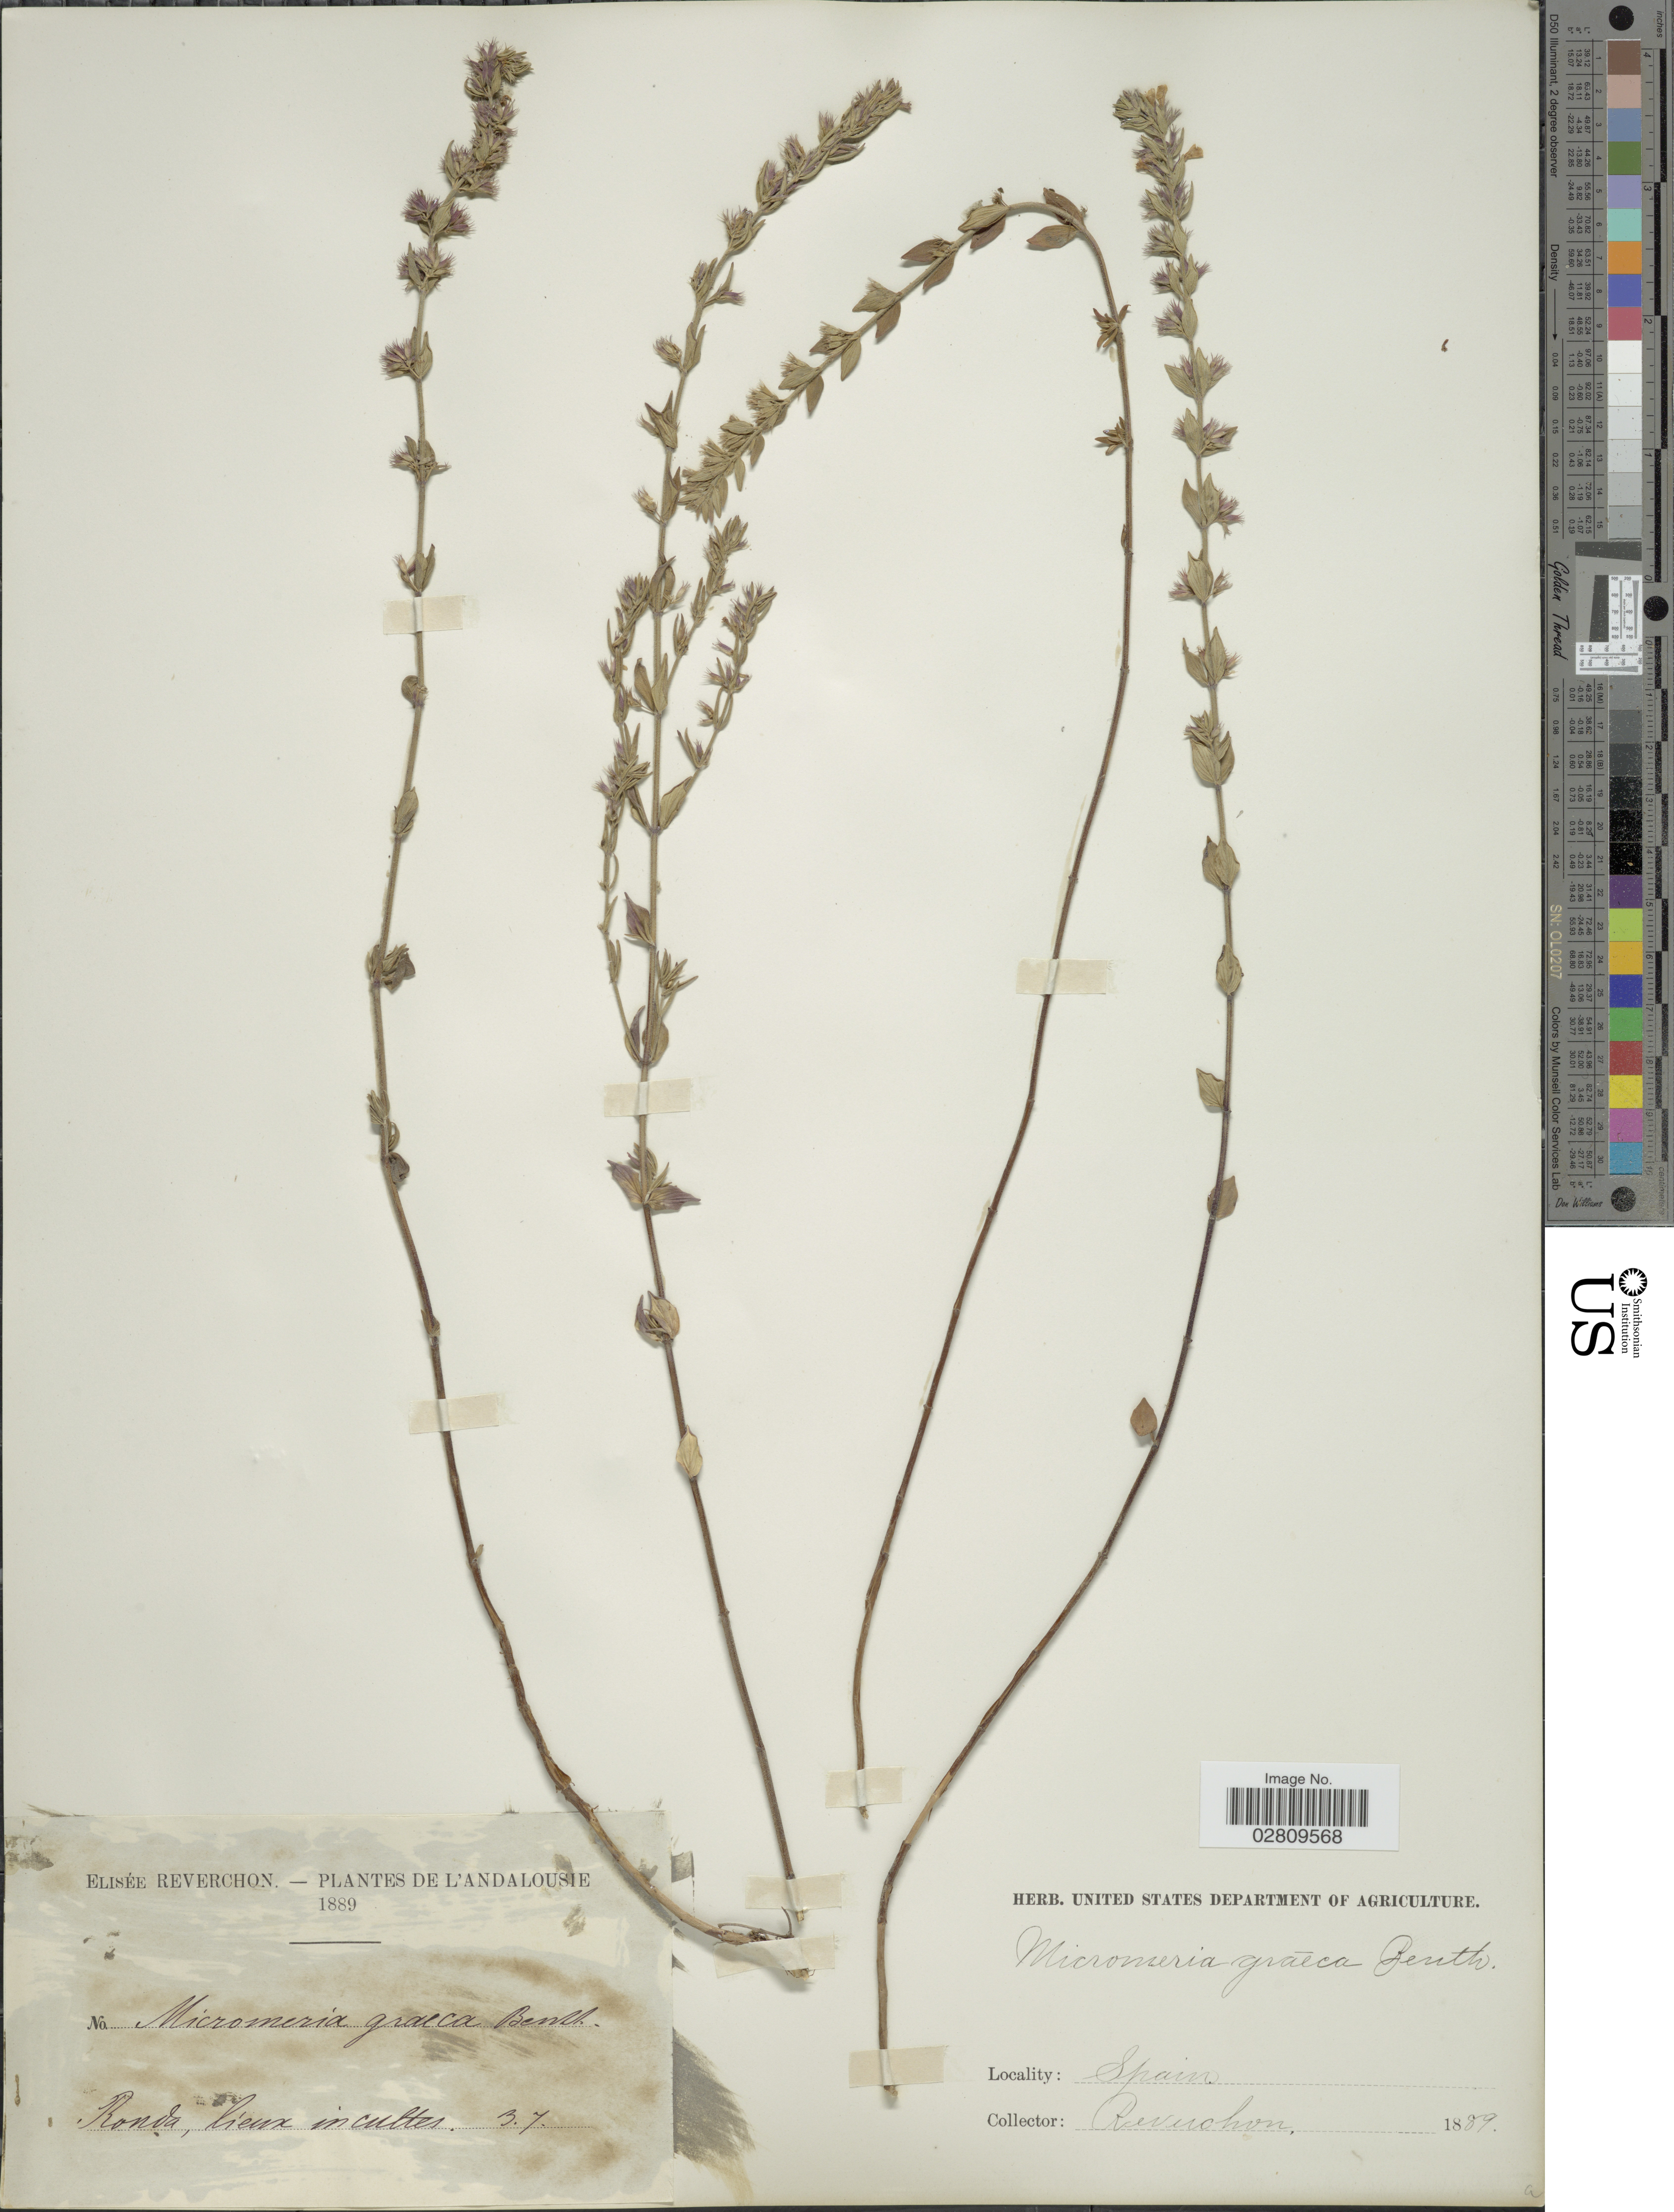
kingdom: Plantae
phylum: Tracheophyta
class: Magnoliopsida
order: Lamiales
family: Lamiaceae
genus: Micromeria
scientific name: Micromeria graeca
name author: Benth. ex Rchb.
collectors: E. Reverchon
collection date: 1889-07-03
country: Spain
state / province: Andalucía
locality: Andalousie. Ronda, lieux incultes.